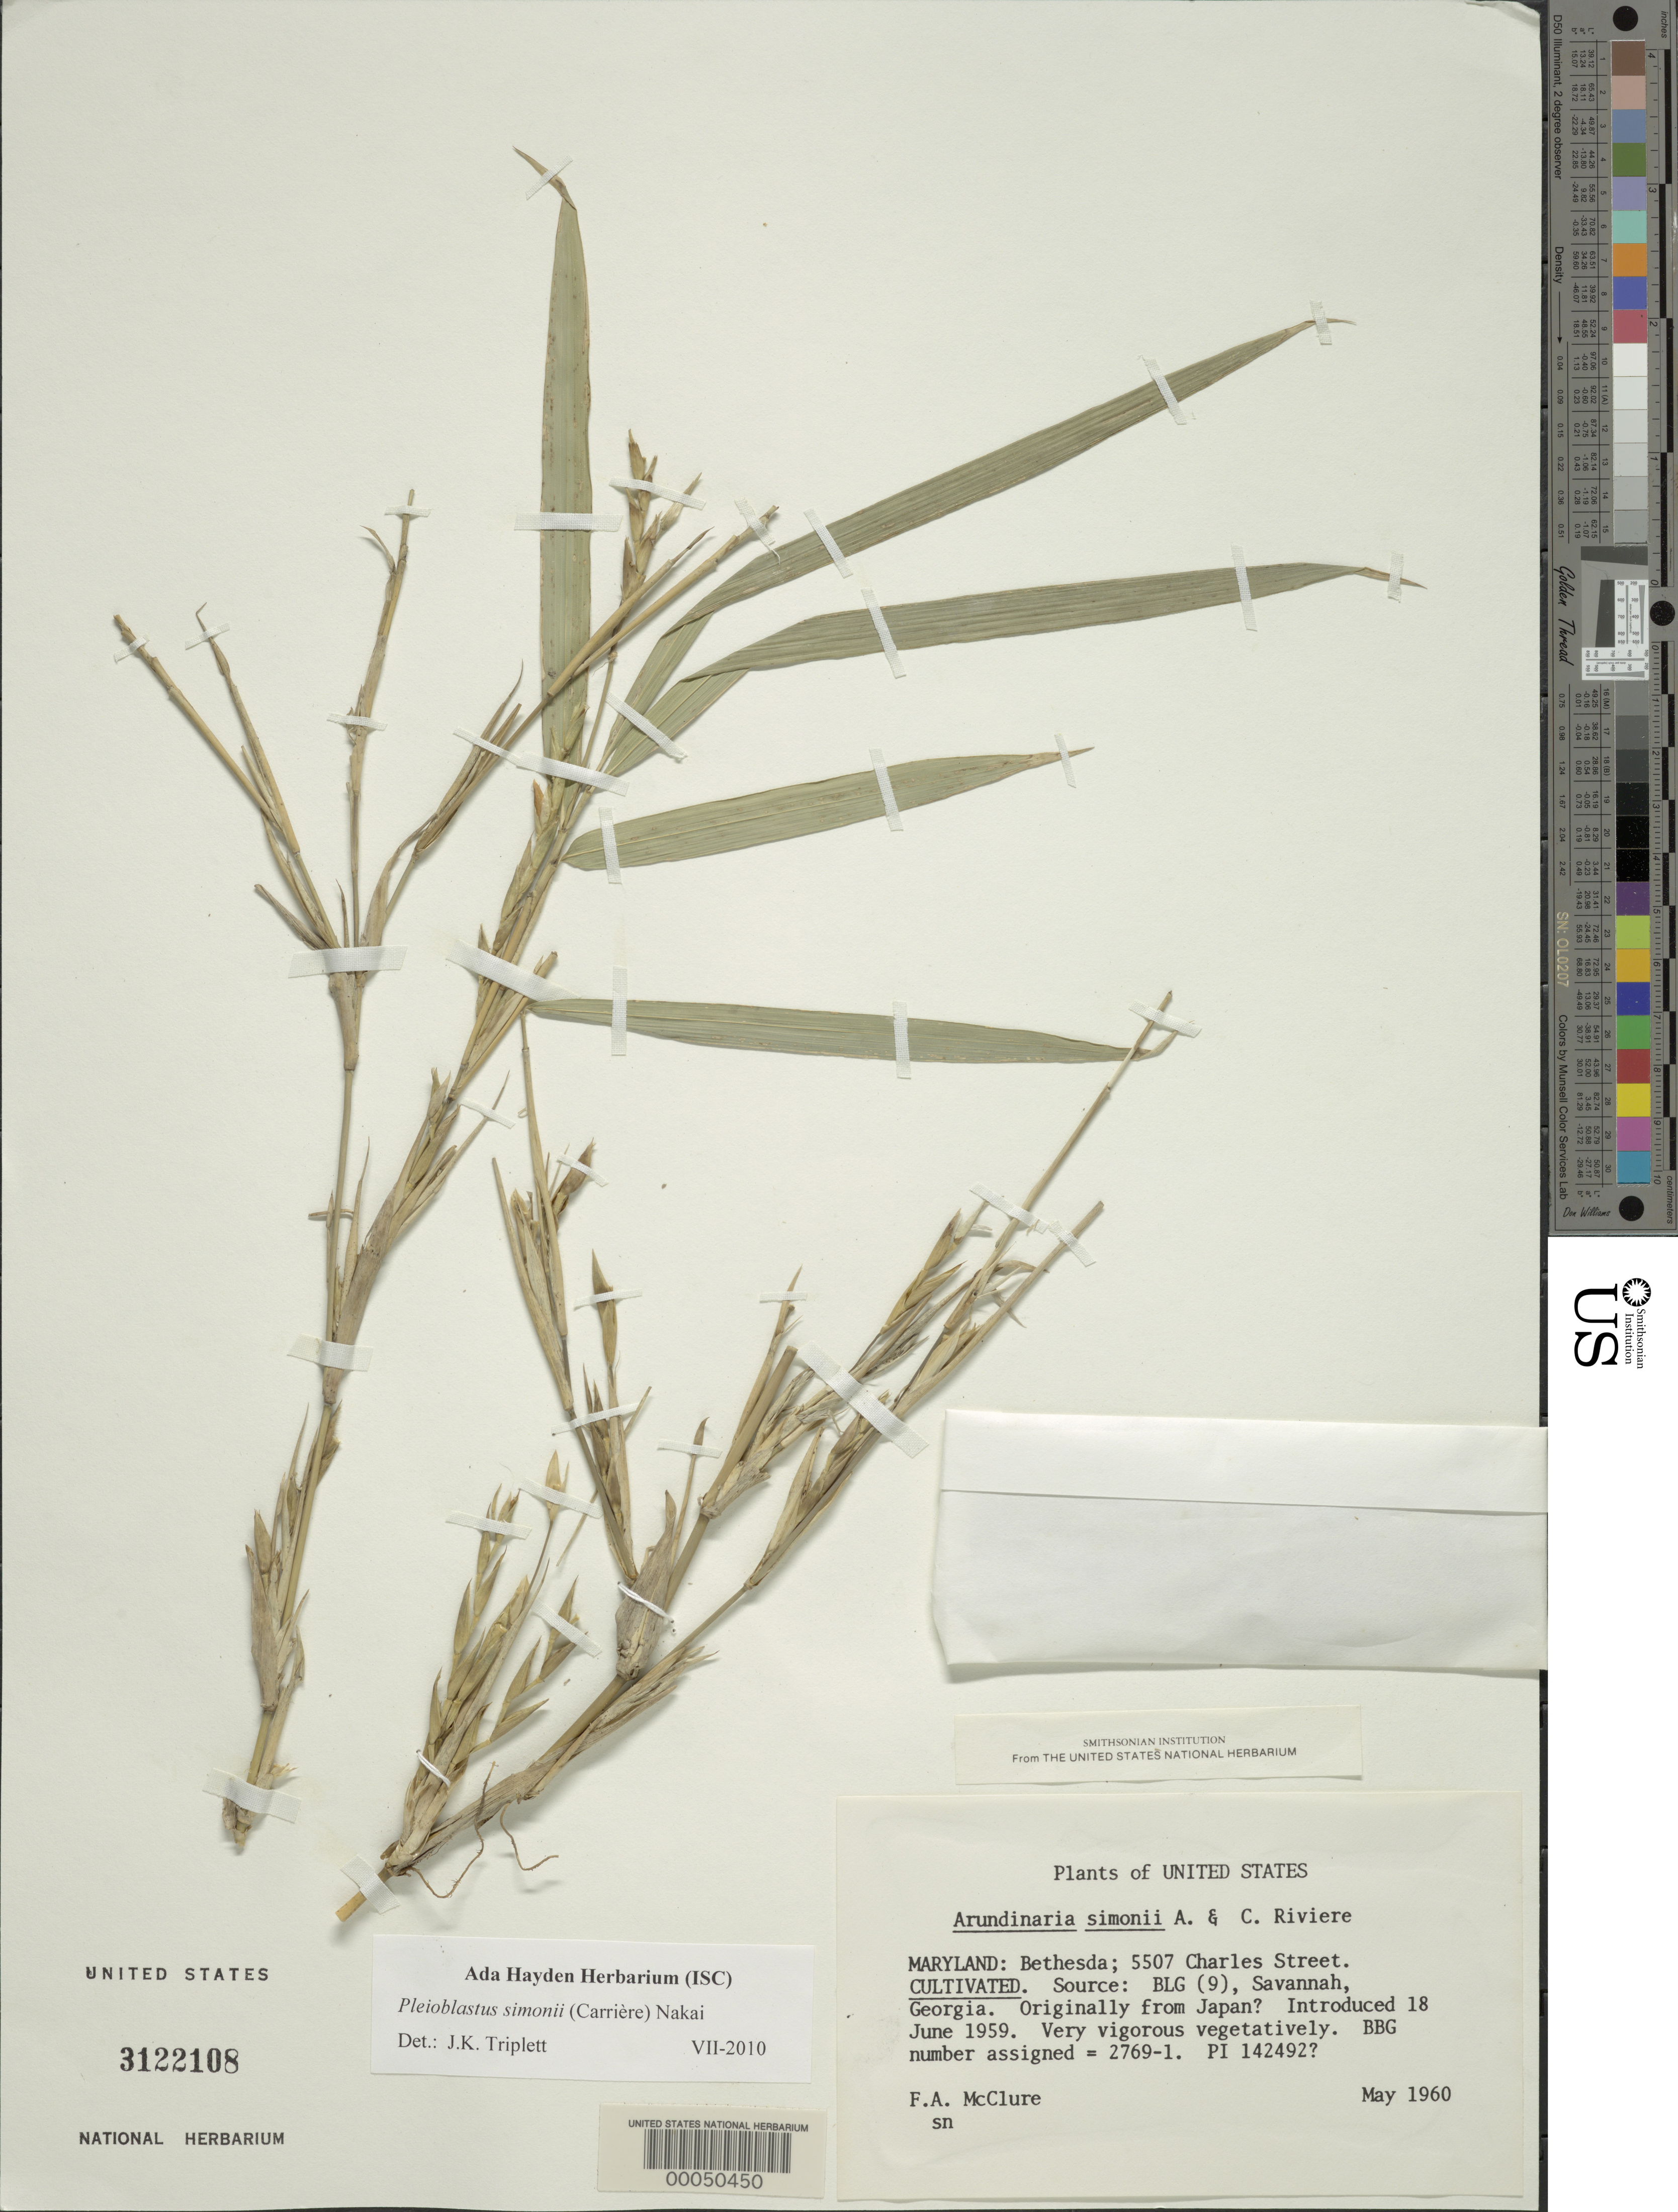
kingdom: Plantae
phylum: Tracheophyta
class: Liliopsida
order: Poales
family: Poaceae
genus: Pleioblastus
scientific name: Pleioblastus simonii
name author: (Carrière) Nakai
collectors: F. A. McClure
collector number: BBG 2769-1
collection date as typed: May 1960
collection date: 1960-05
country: United States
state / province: Maryland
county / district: Montgomery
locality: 5507 Charles Street, Bethesda (McClure's garden)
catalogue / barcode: US 3122108